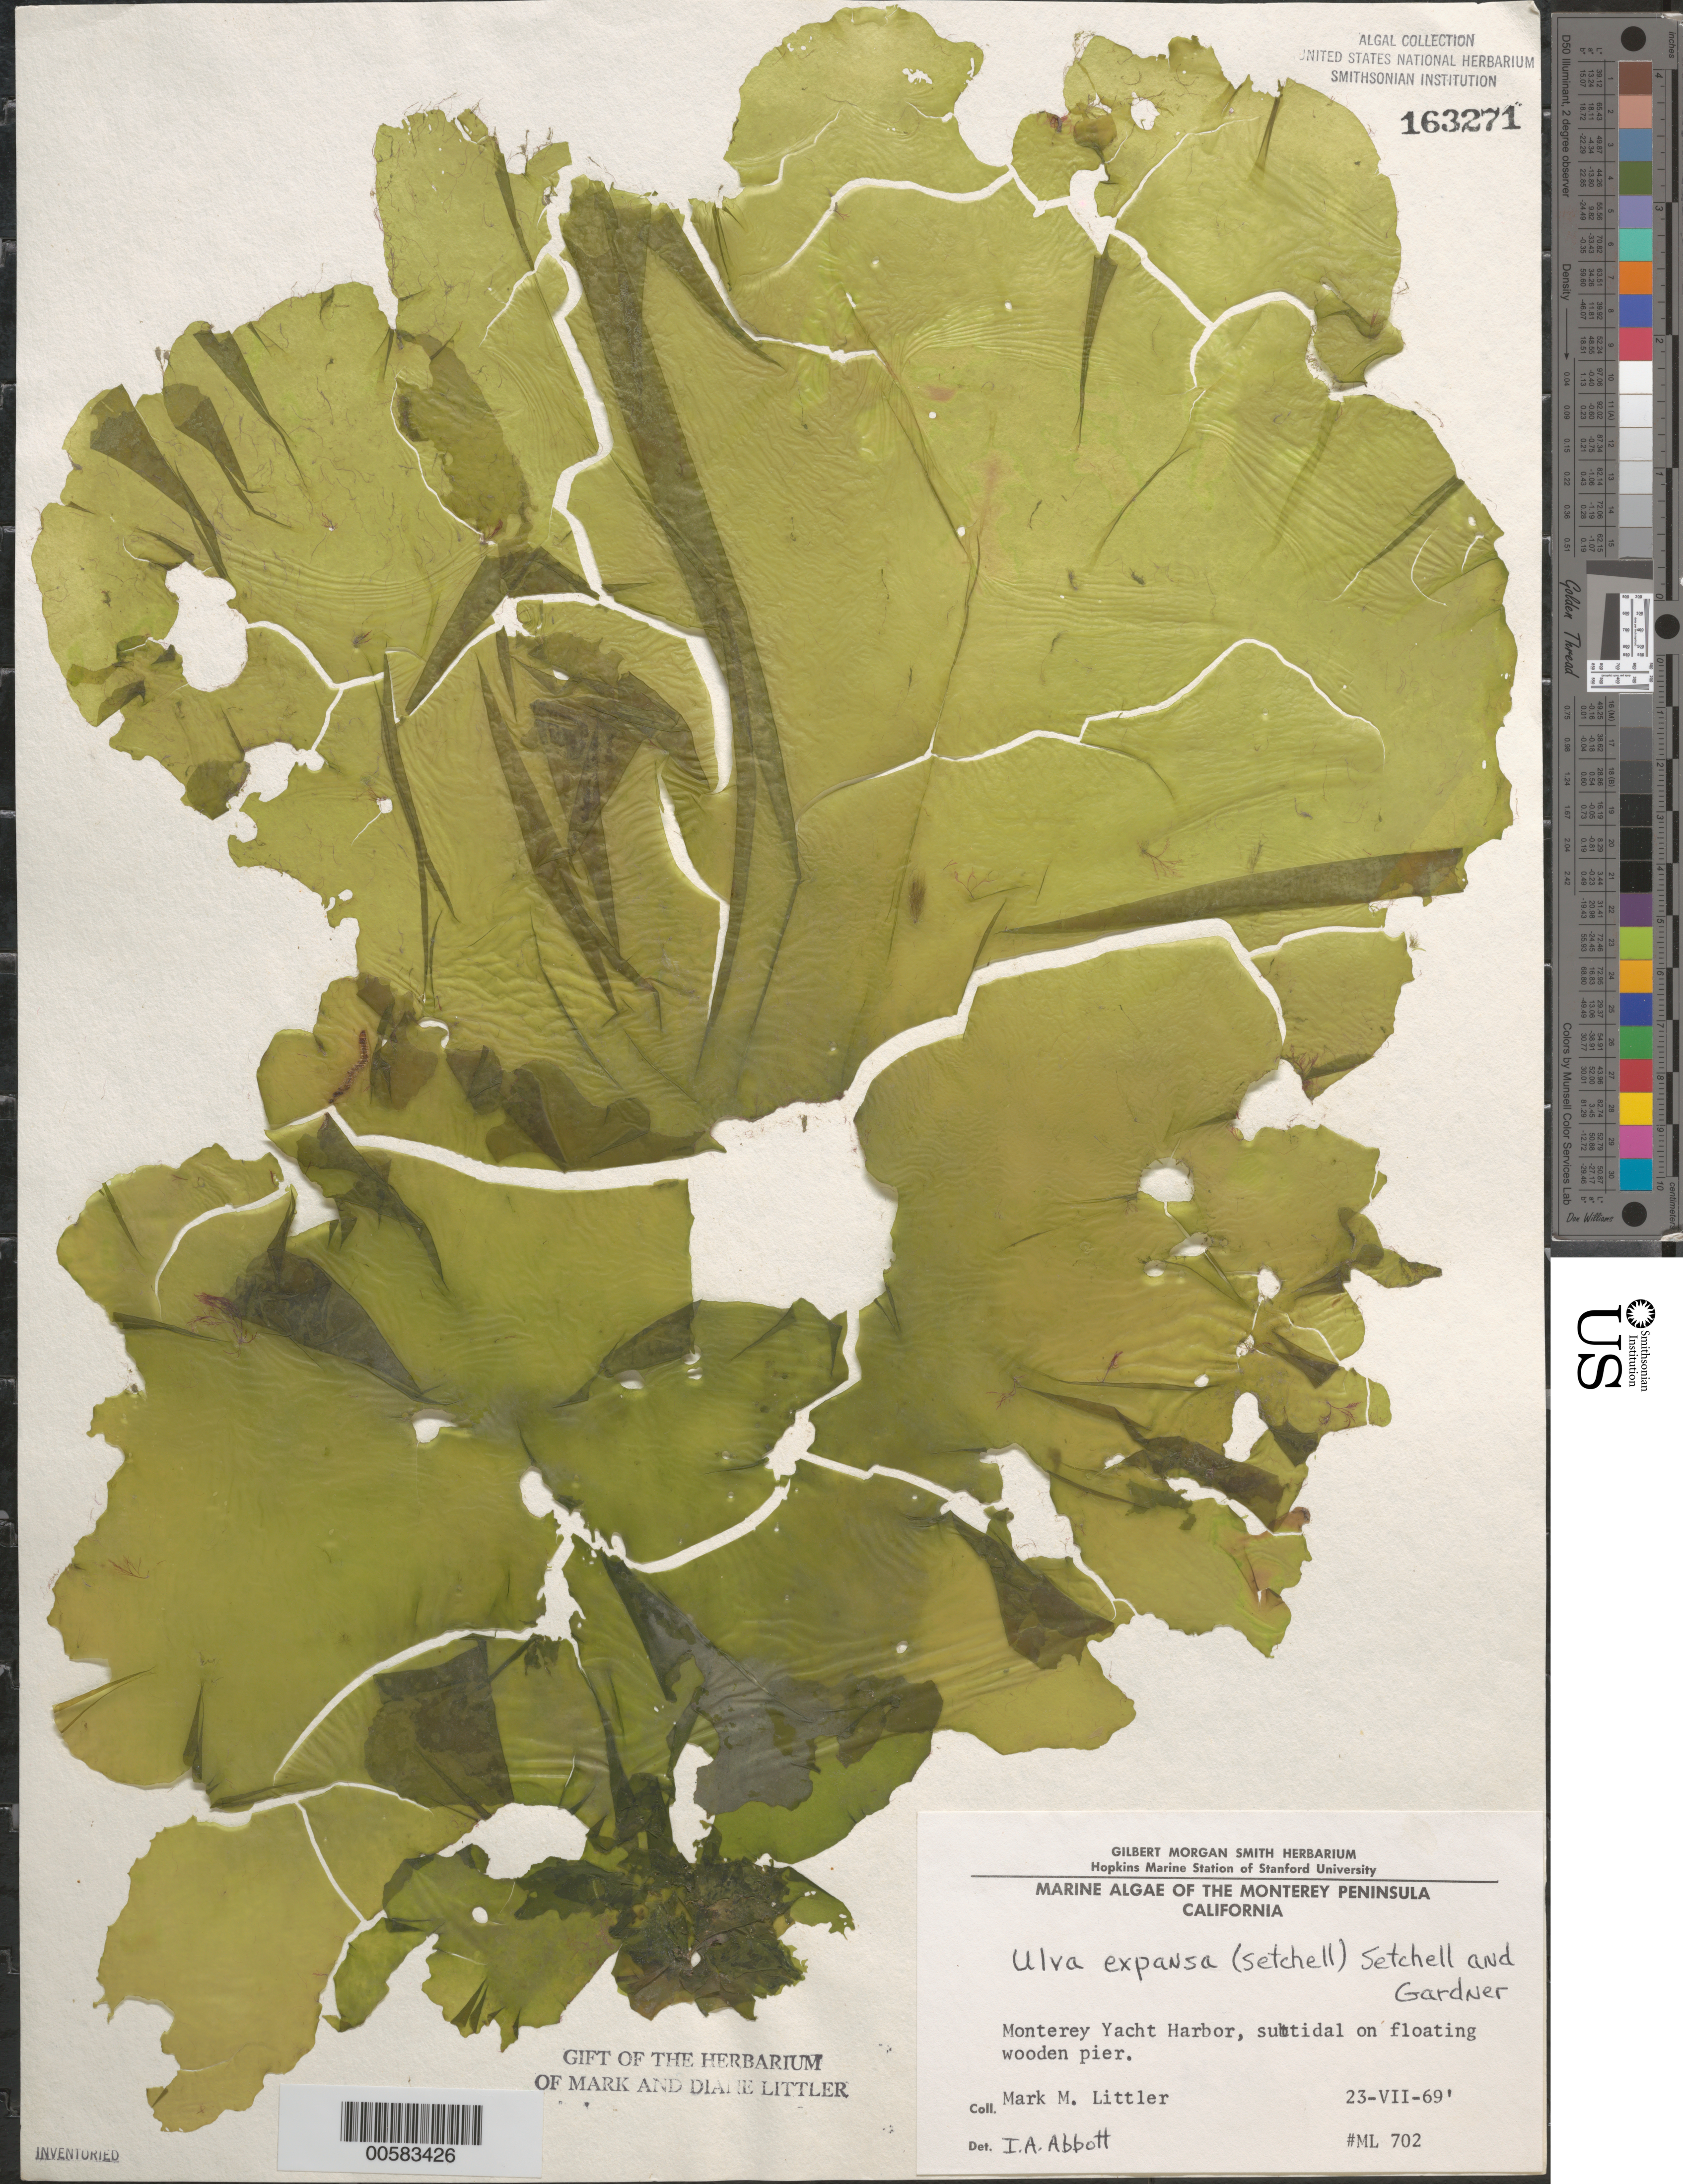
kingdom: Plantae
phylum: Chlorophyta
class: Ulvophyceae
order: Ulvales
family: Ulvaceae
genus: Ulva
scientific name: Ulva expansa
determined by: Abbott, Isabella A.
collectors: M. M. Littler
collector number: ML 702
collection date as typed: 23 Jul 1969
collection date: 1969-07-23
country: United States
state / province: California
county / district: Monterey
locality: Monterey Yacht Harbor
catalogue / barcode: US 163271